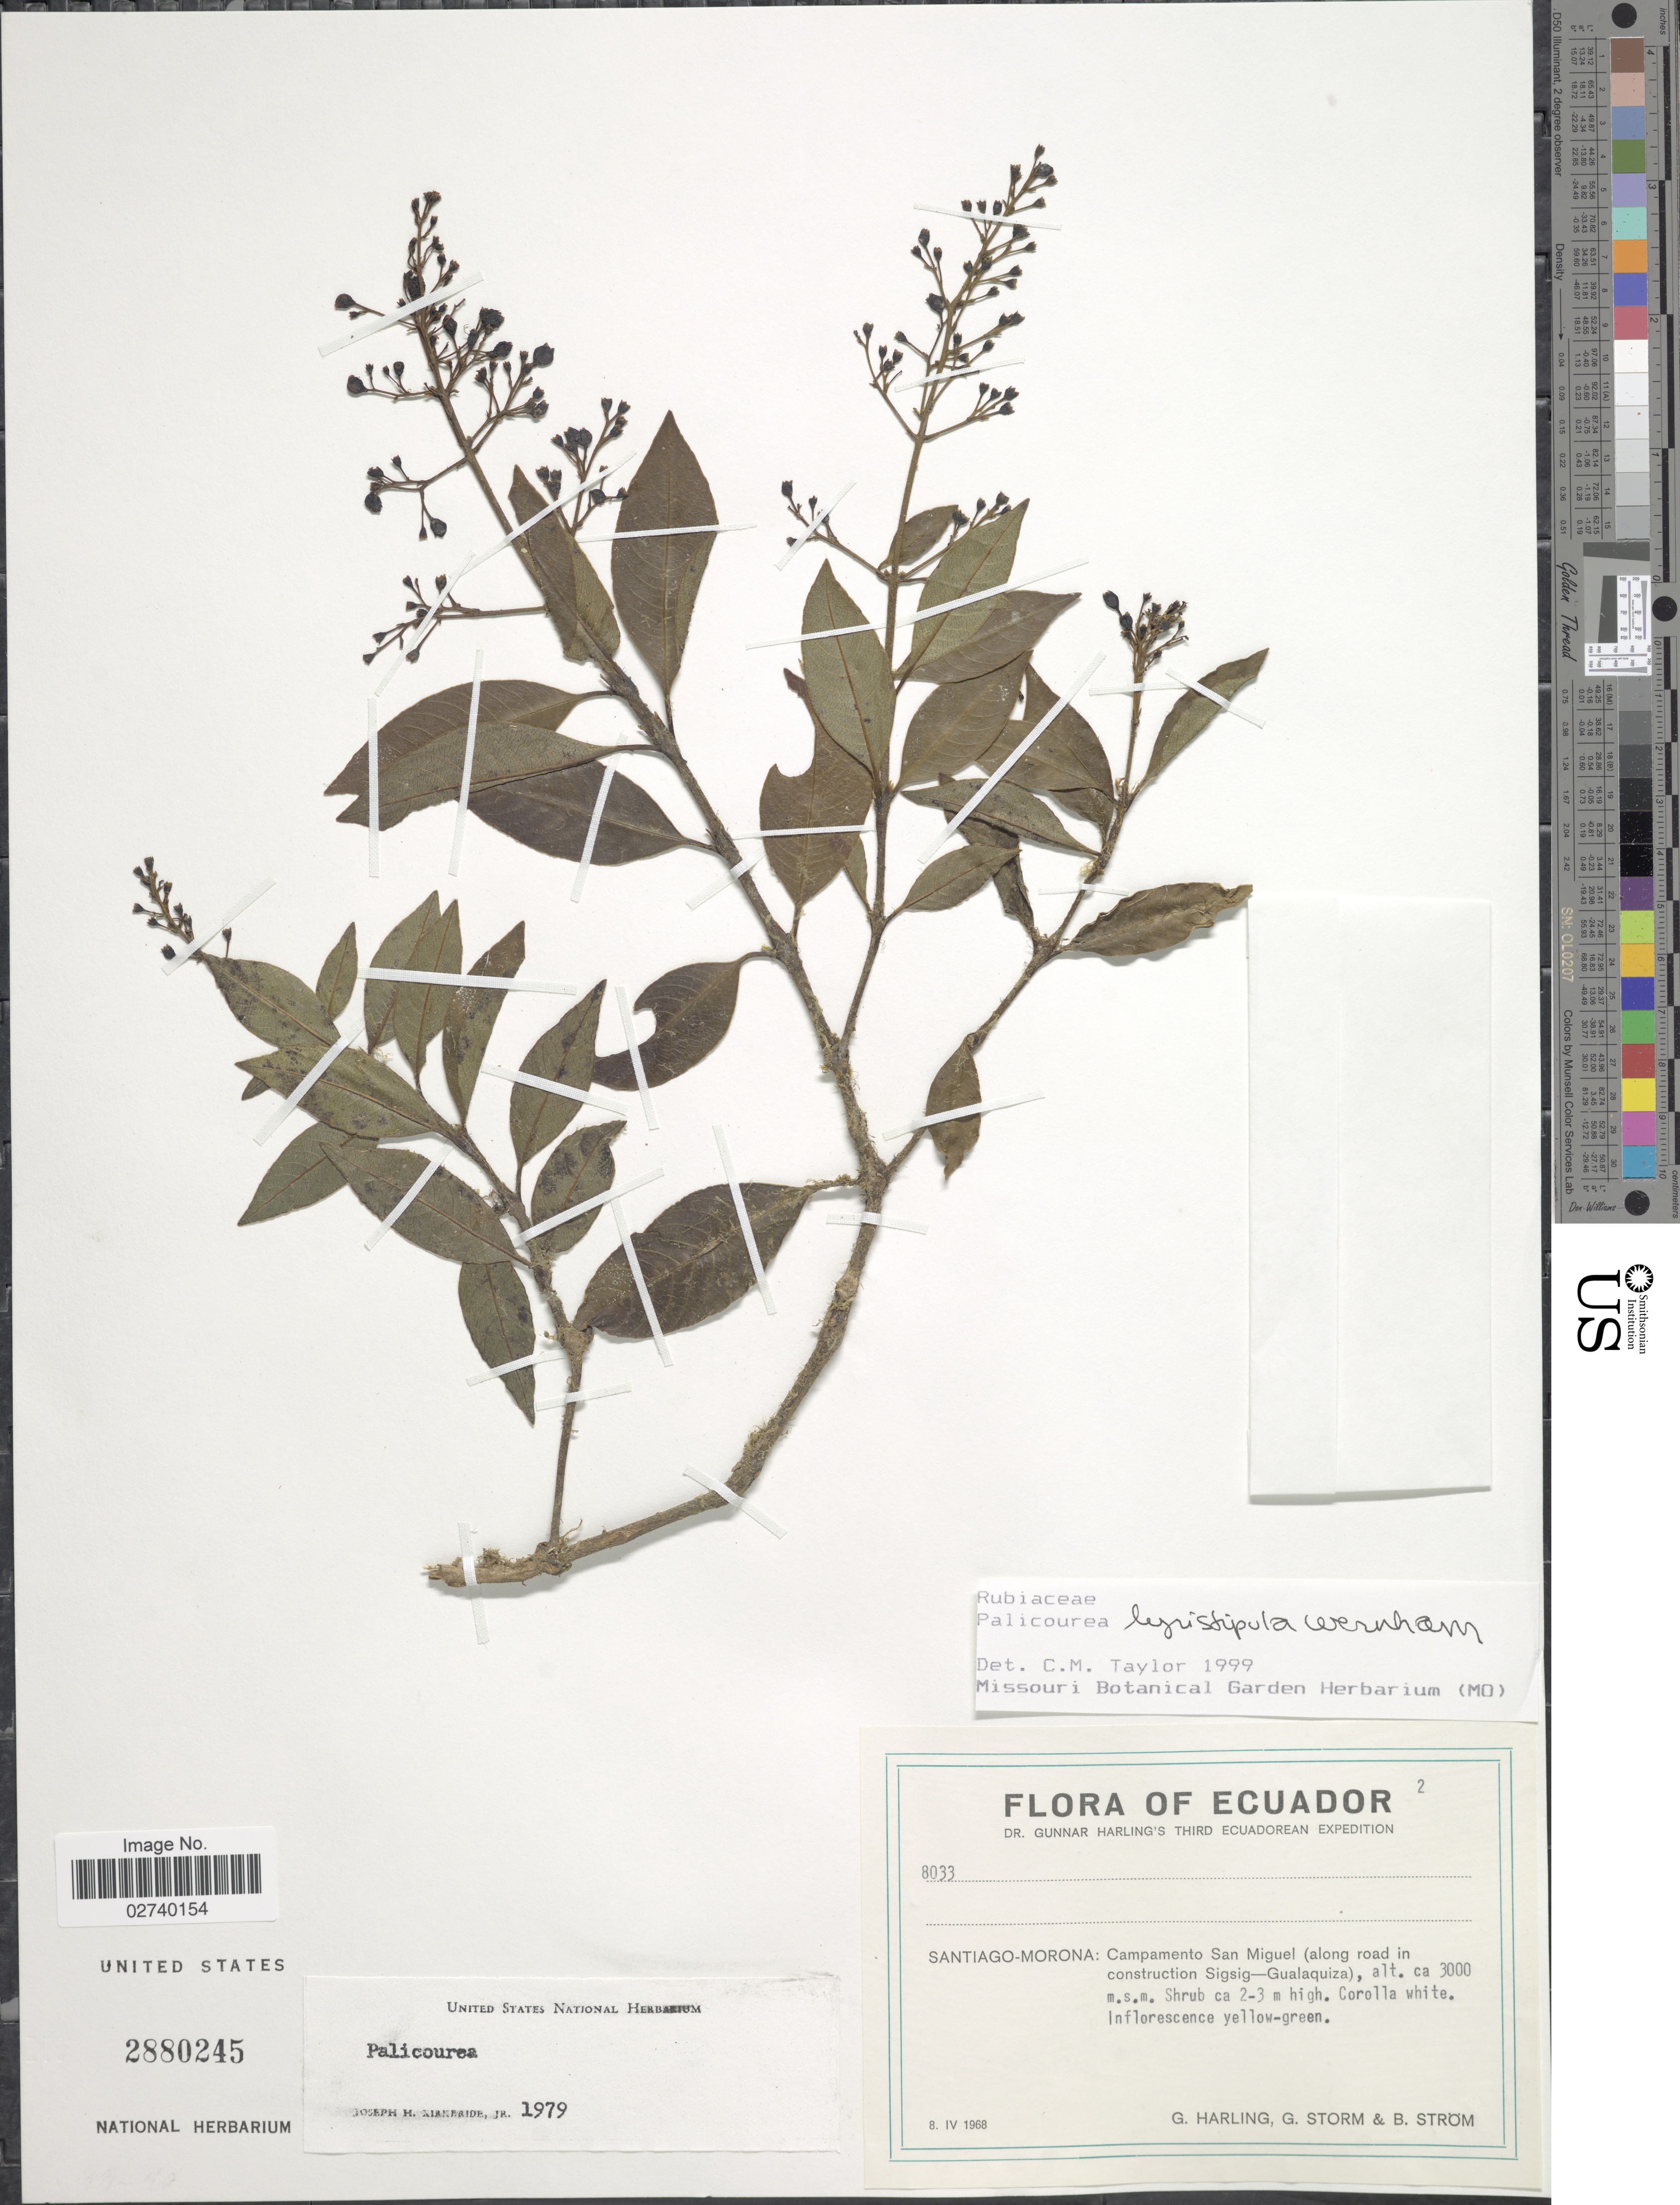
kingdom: Plantae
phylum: Tracheophyta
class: Magnoliopsida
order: Gentianales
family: Rubiaceae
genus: Palicourea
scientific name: Palicourea lyristipula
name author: Wernham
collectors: G. Harling, G. Storm & B. Ström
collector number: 8033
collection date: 1968-04-08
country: Ecuador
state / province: Morona-Santiago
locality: Sanitago-Morona: Campamento San Miguel (along road to construction Sigsig-Gualaquiza)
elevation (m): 3000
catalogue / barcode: US 2880245